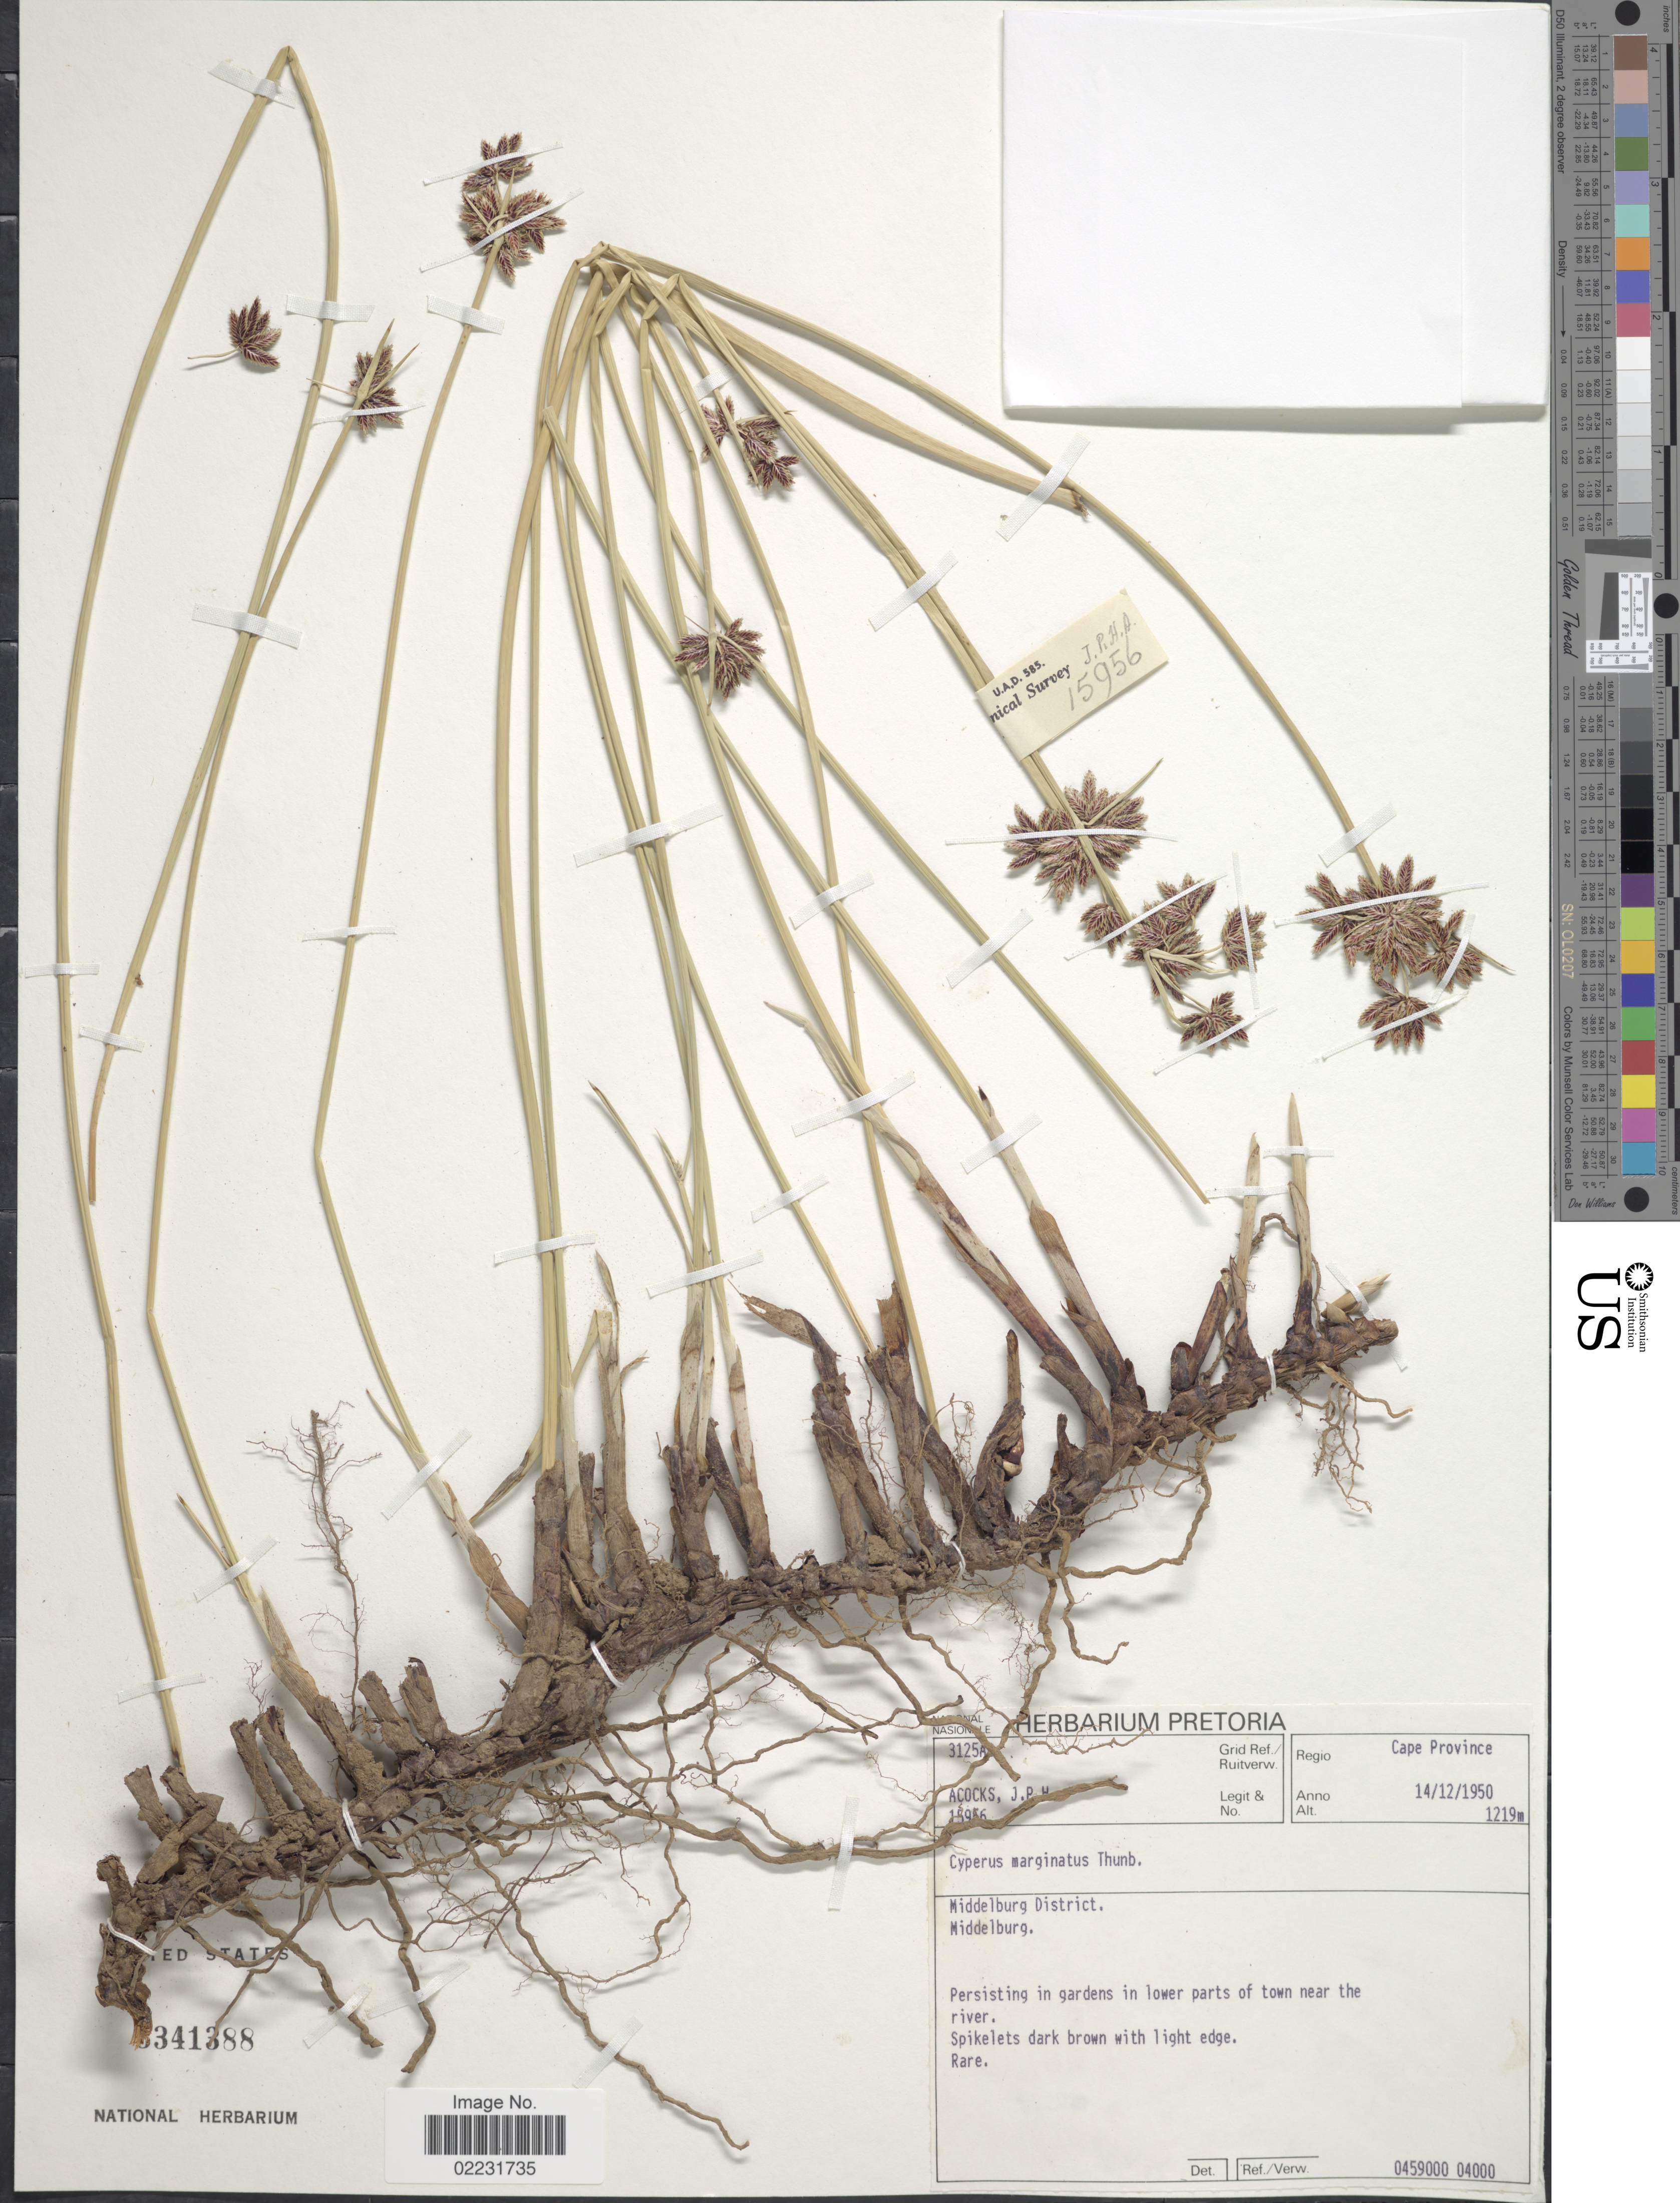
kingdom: Plantae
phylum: Tracheophyta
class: Liliopsida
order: Poales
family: Cyperaceae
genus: Cyperus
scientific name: Cyperus marginatus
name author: Thunb.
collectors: J. P. Acocks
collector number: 159!6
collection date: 1950-12-14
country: South Africa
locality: Middelburg District, Middelburg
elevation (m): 1219